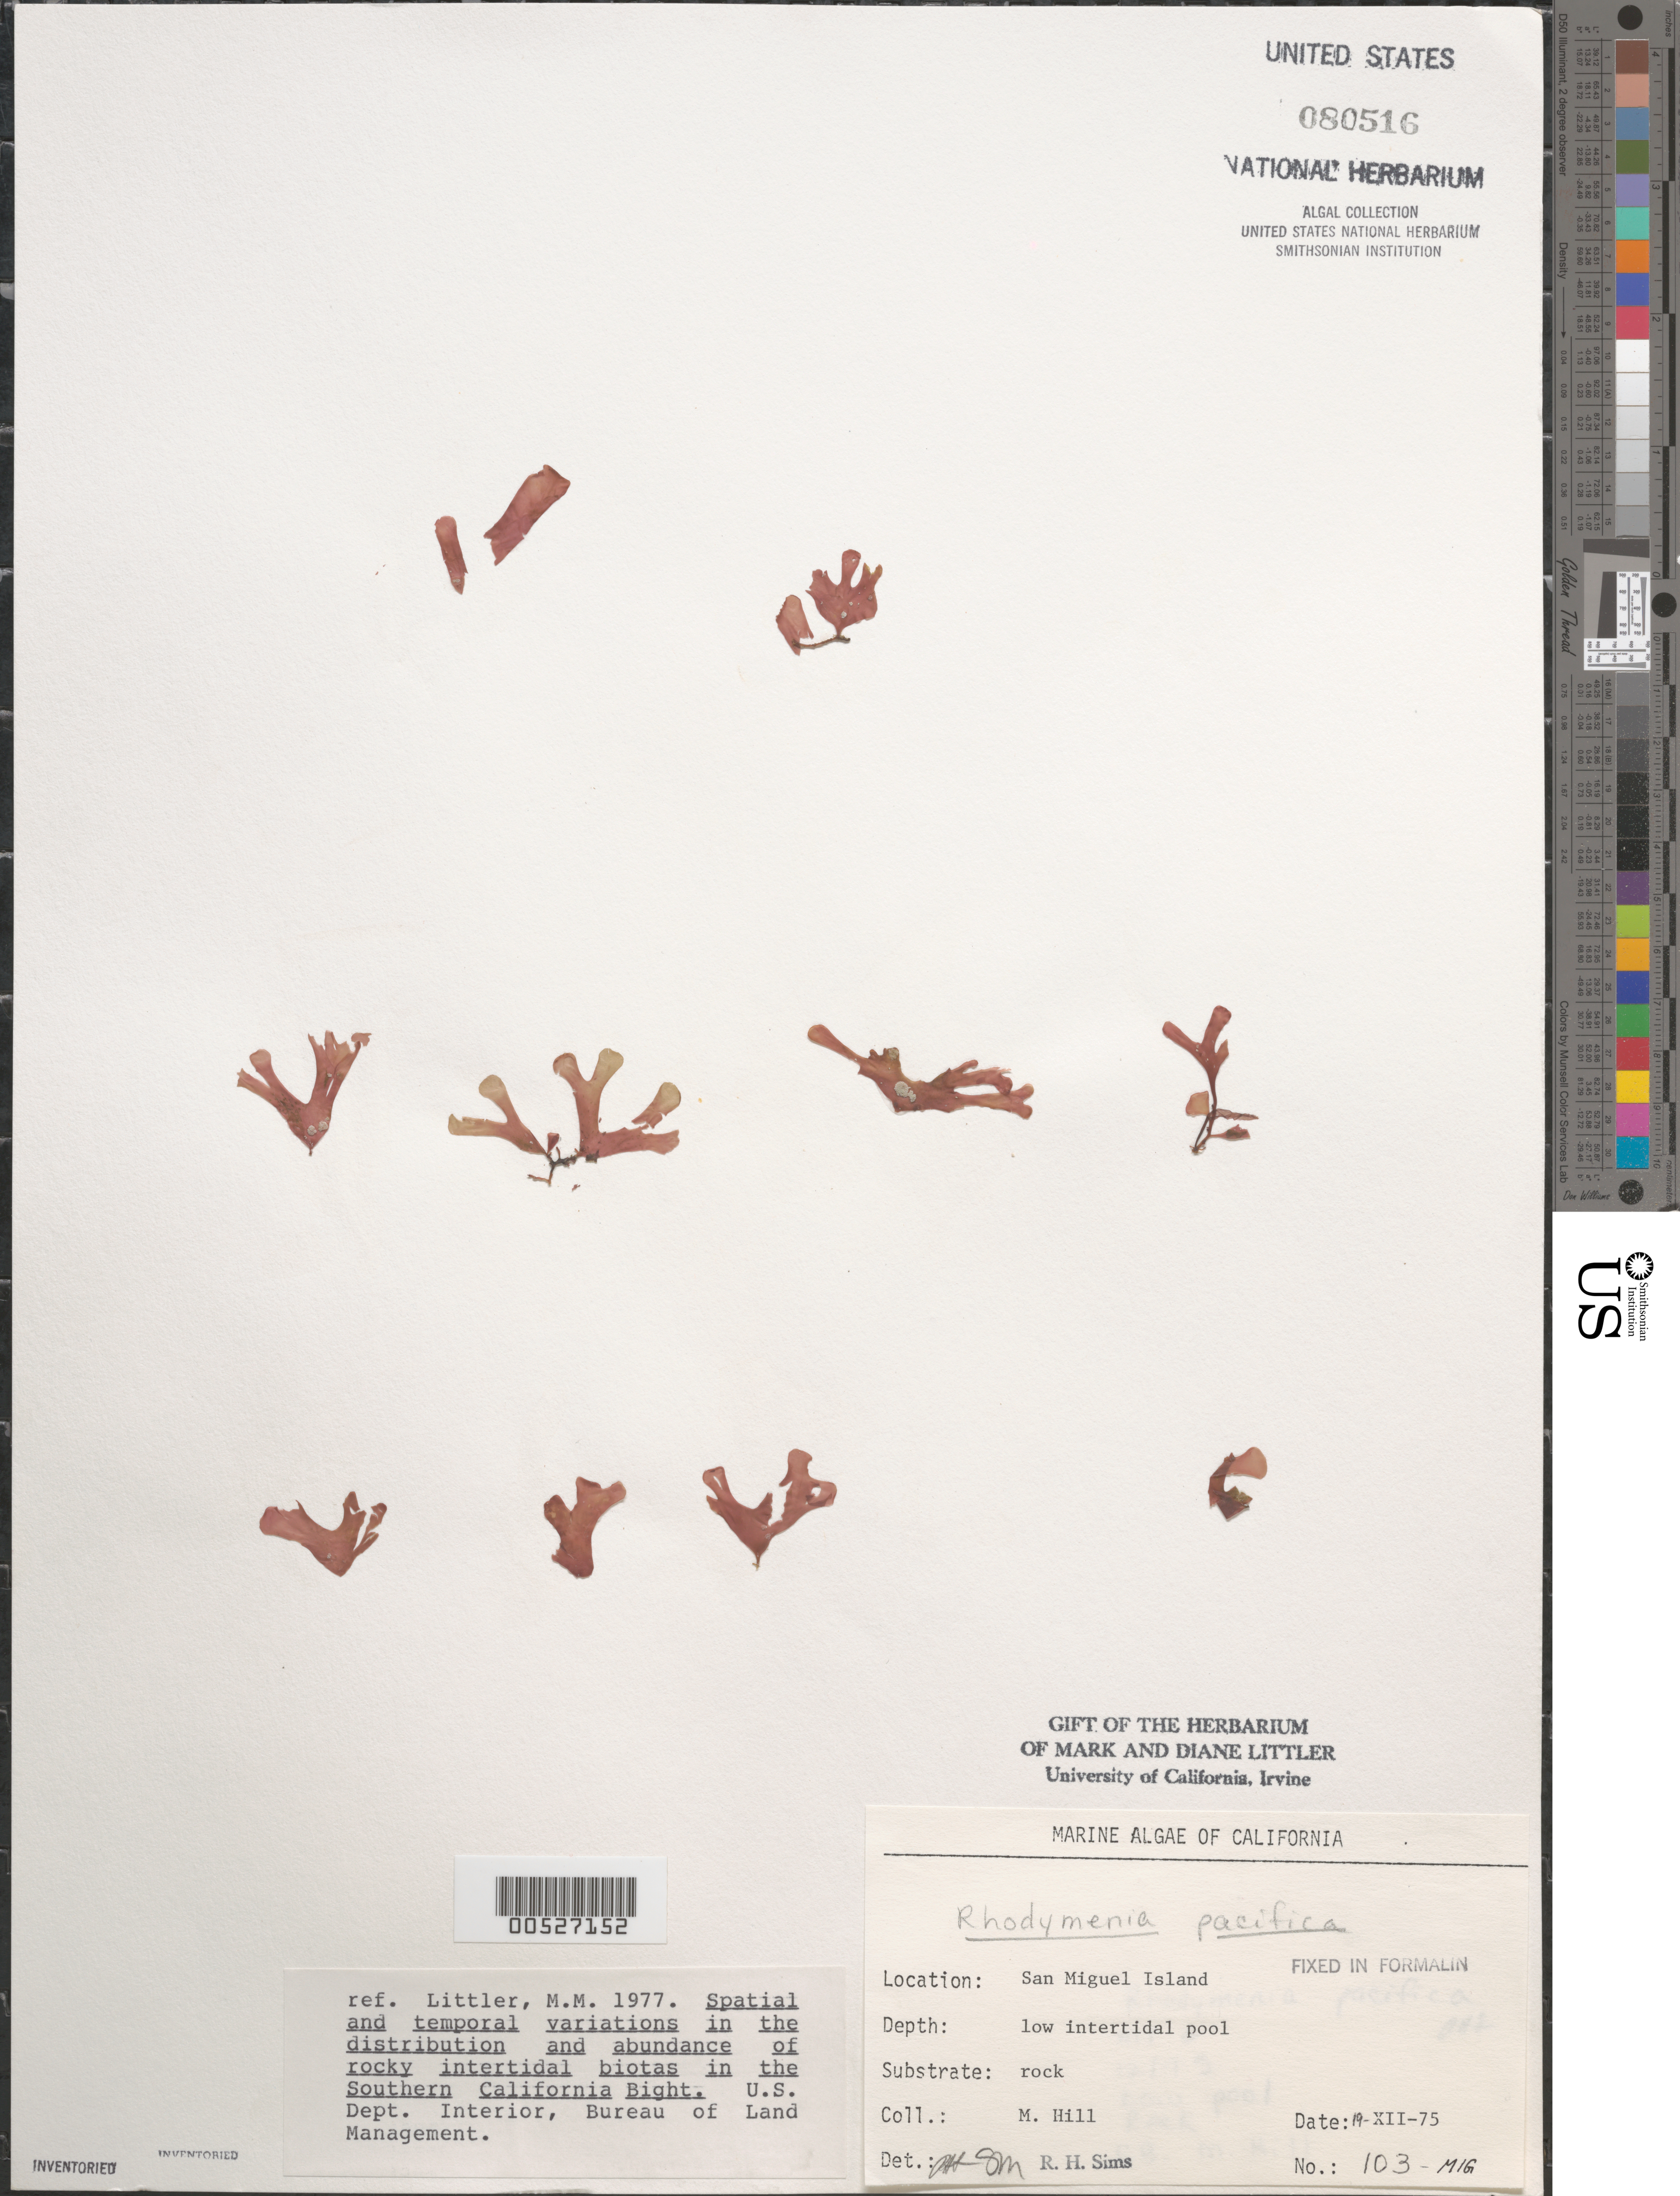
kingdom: Plantae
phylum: Rhodophyta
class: Florideophyceae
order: Rhodymeniales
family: Rhodymeniaceae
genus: Rhodymenia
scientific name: Rhodymenia pacifica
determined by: Sims, Robert H.; Murray, S. N.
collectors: M. Hill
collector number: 103-mig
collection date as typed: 19 Dec 1975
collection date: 1975-12-19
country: United States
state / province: California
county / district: Santa Barbara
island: San Miguel Island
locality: Cuyler Harbor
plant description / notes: BLM-SOCALBIGHT Rocky Intertidal Survey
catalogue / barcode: US 80516